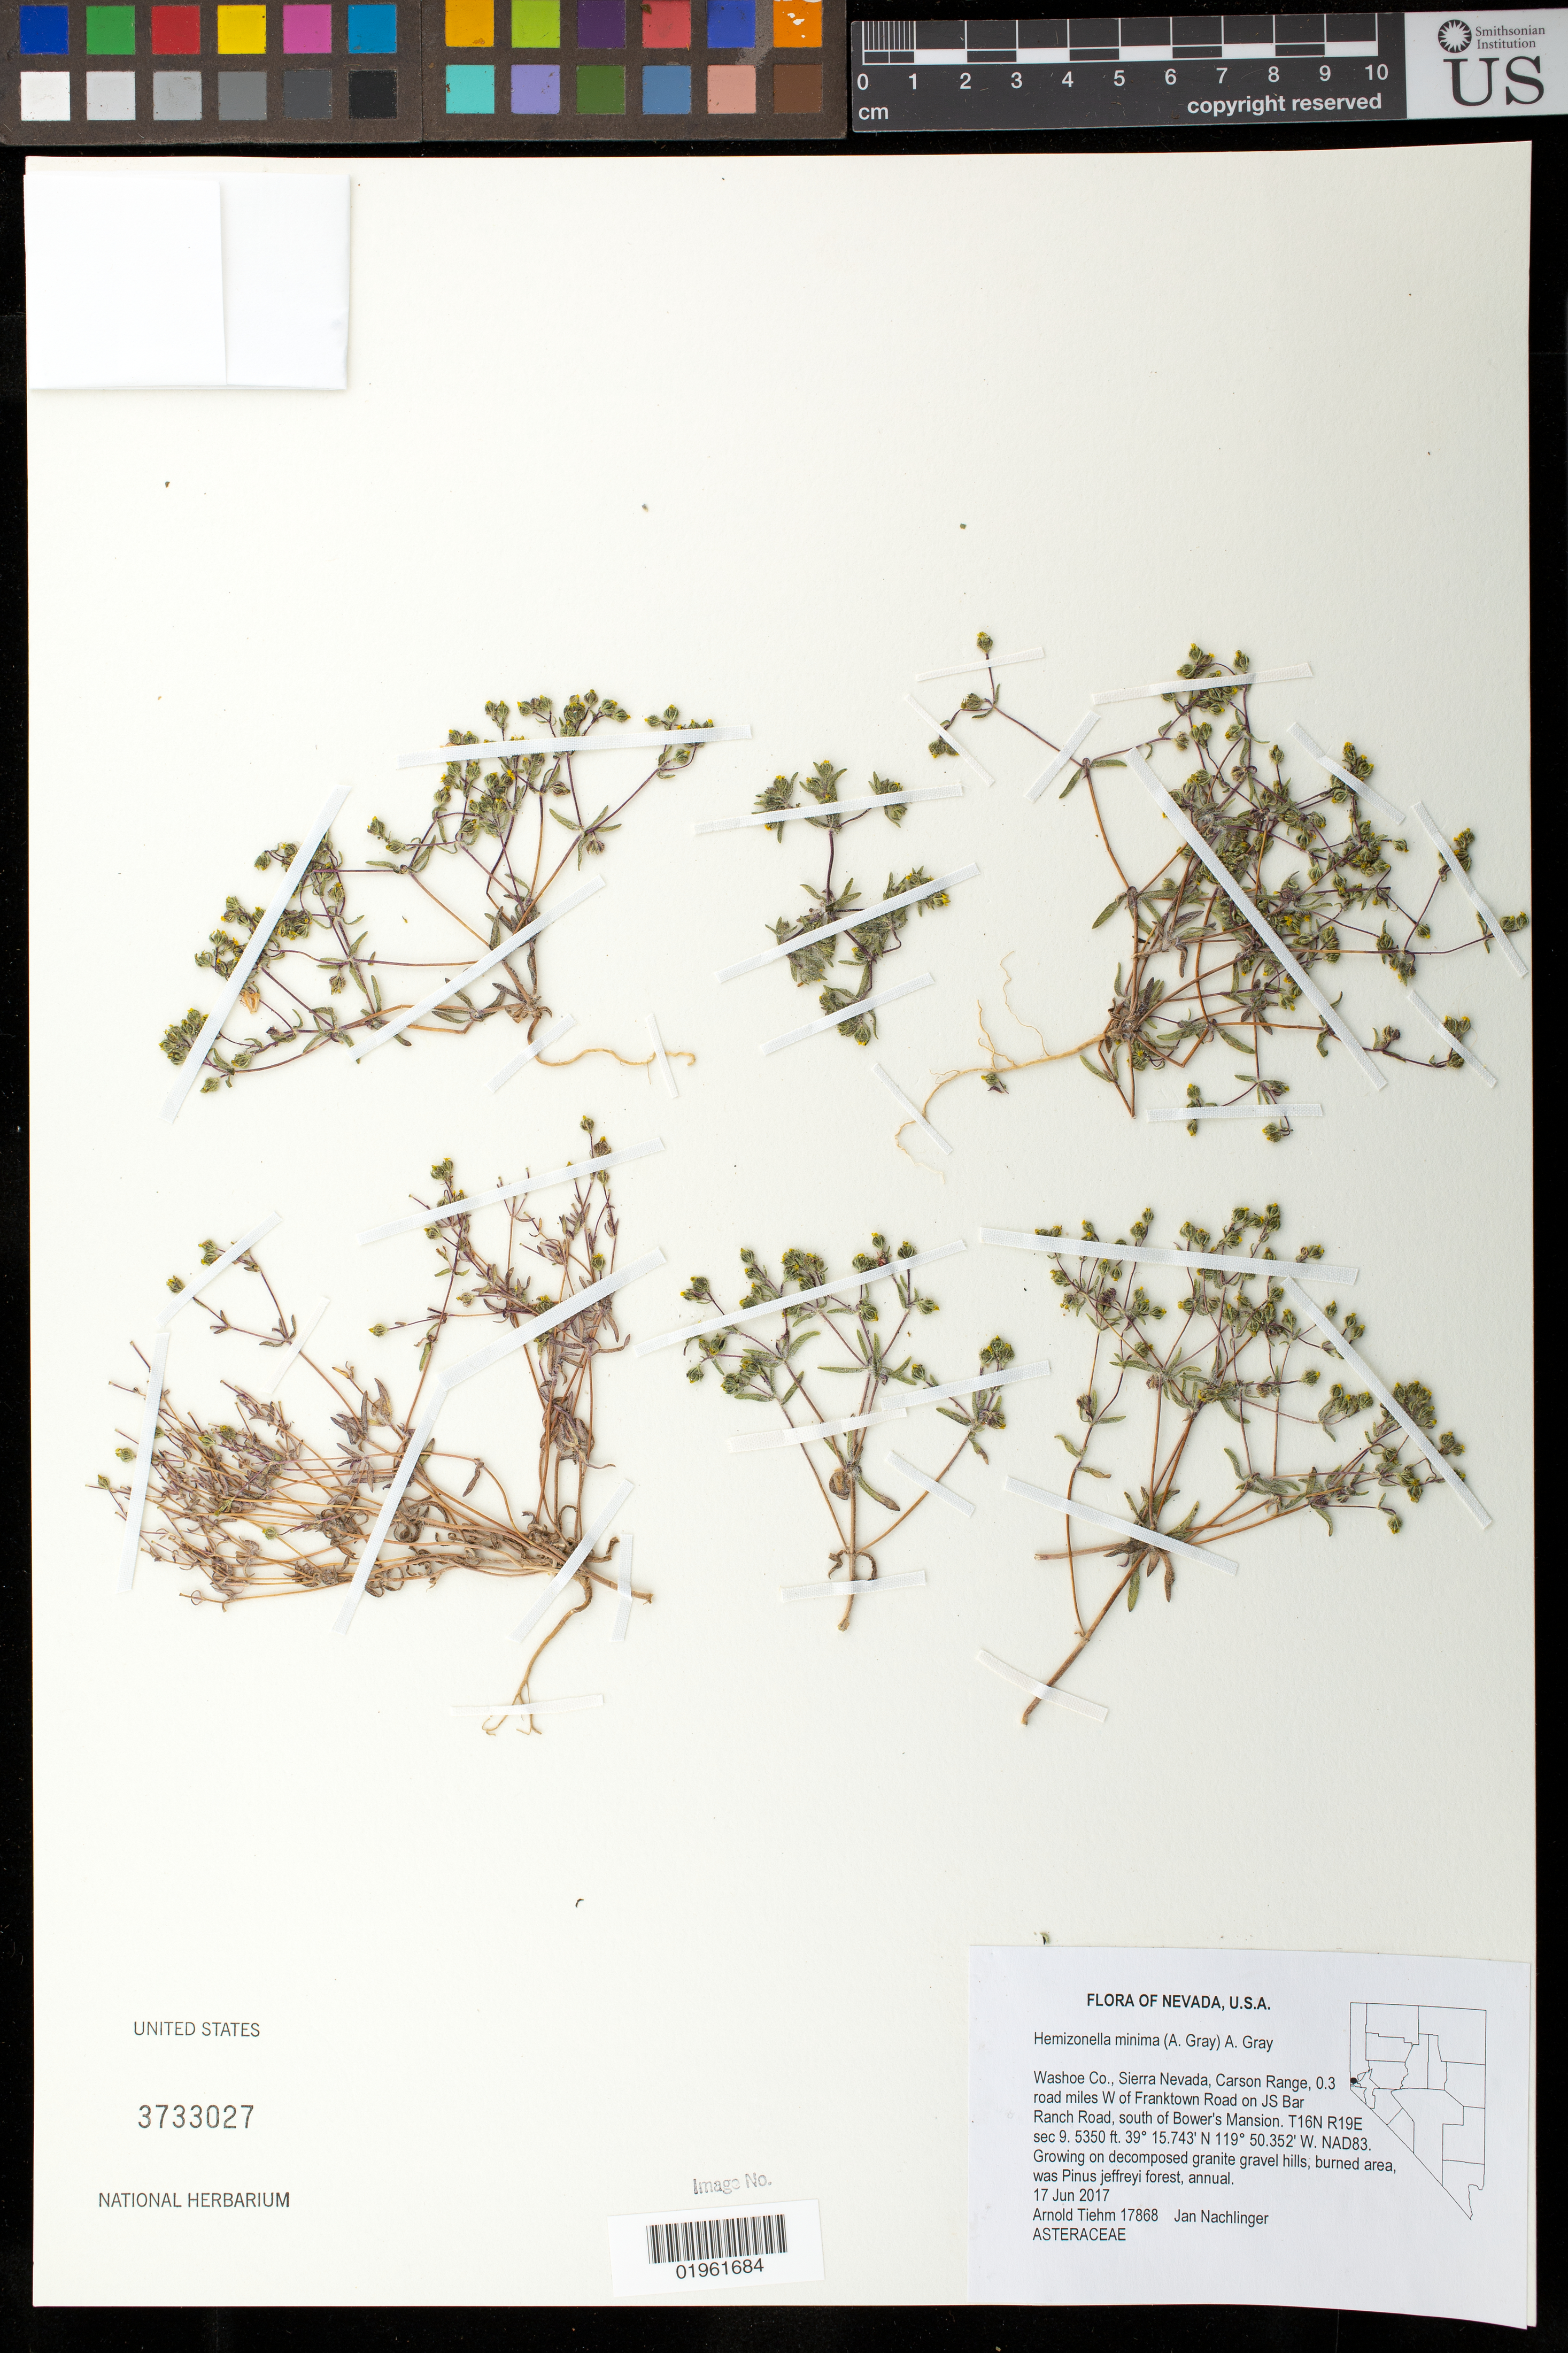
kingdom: Plantae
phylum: Tracheophyta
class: Magnoliopsida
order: Asterales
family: Asteraceae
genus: Hemizonella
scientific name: Hemizonella minima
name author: (A. Gray) H.M. Hall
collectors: A. Tiehm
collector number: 17868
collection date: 2017-06-17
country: United States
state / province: Nevada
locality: Washoe Co., Sierra Nevada, Carson Range, 0.3 road miles W of Franktown Road on JS Bar Ranch Road, south of Bower's Mansion.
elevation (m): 1935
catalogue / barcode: US 3733027